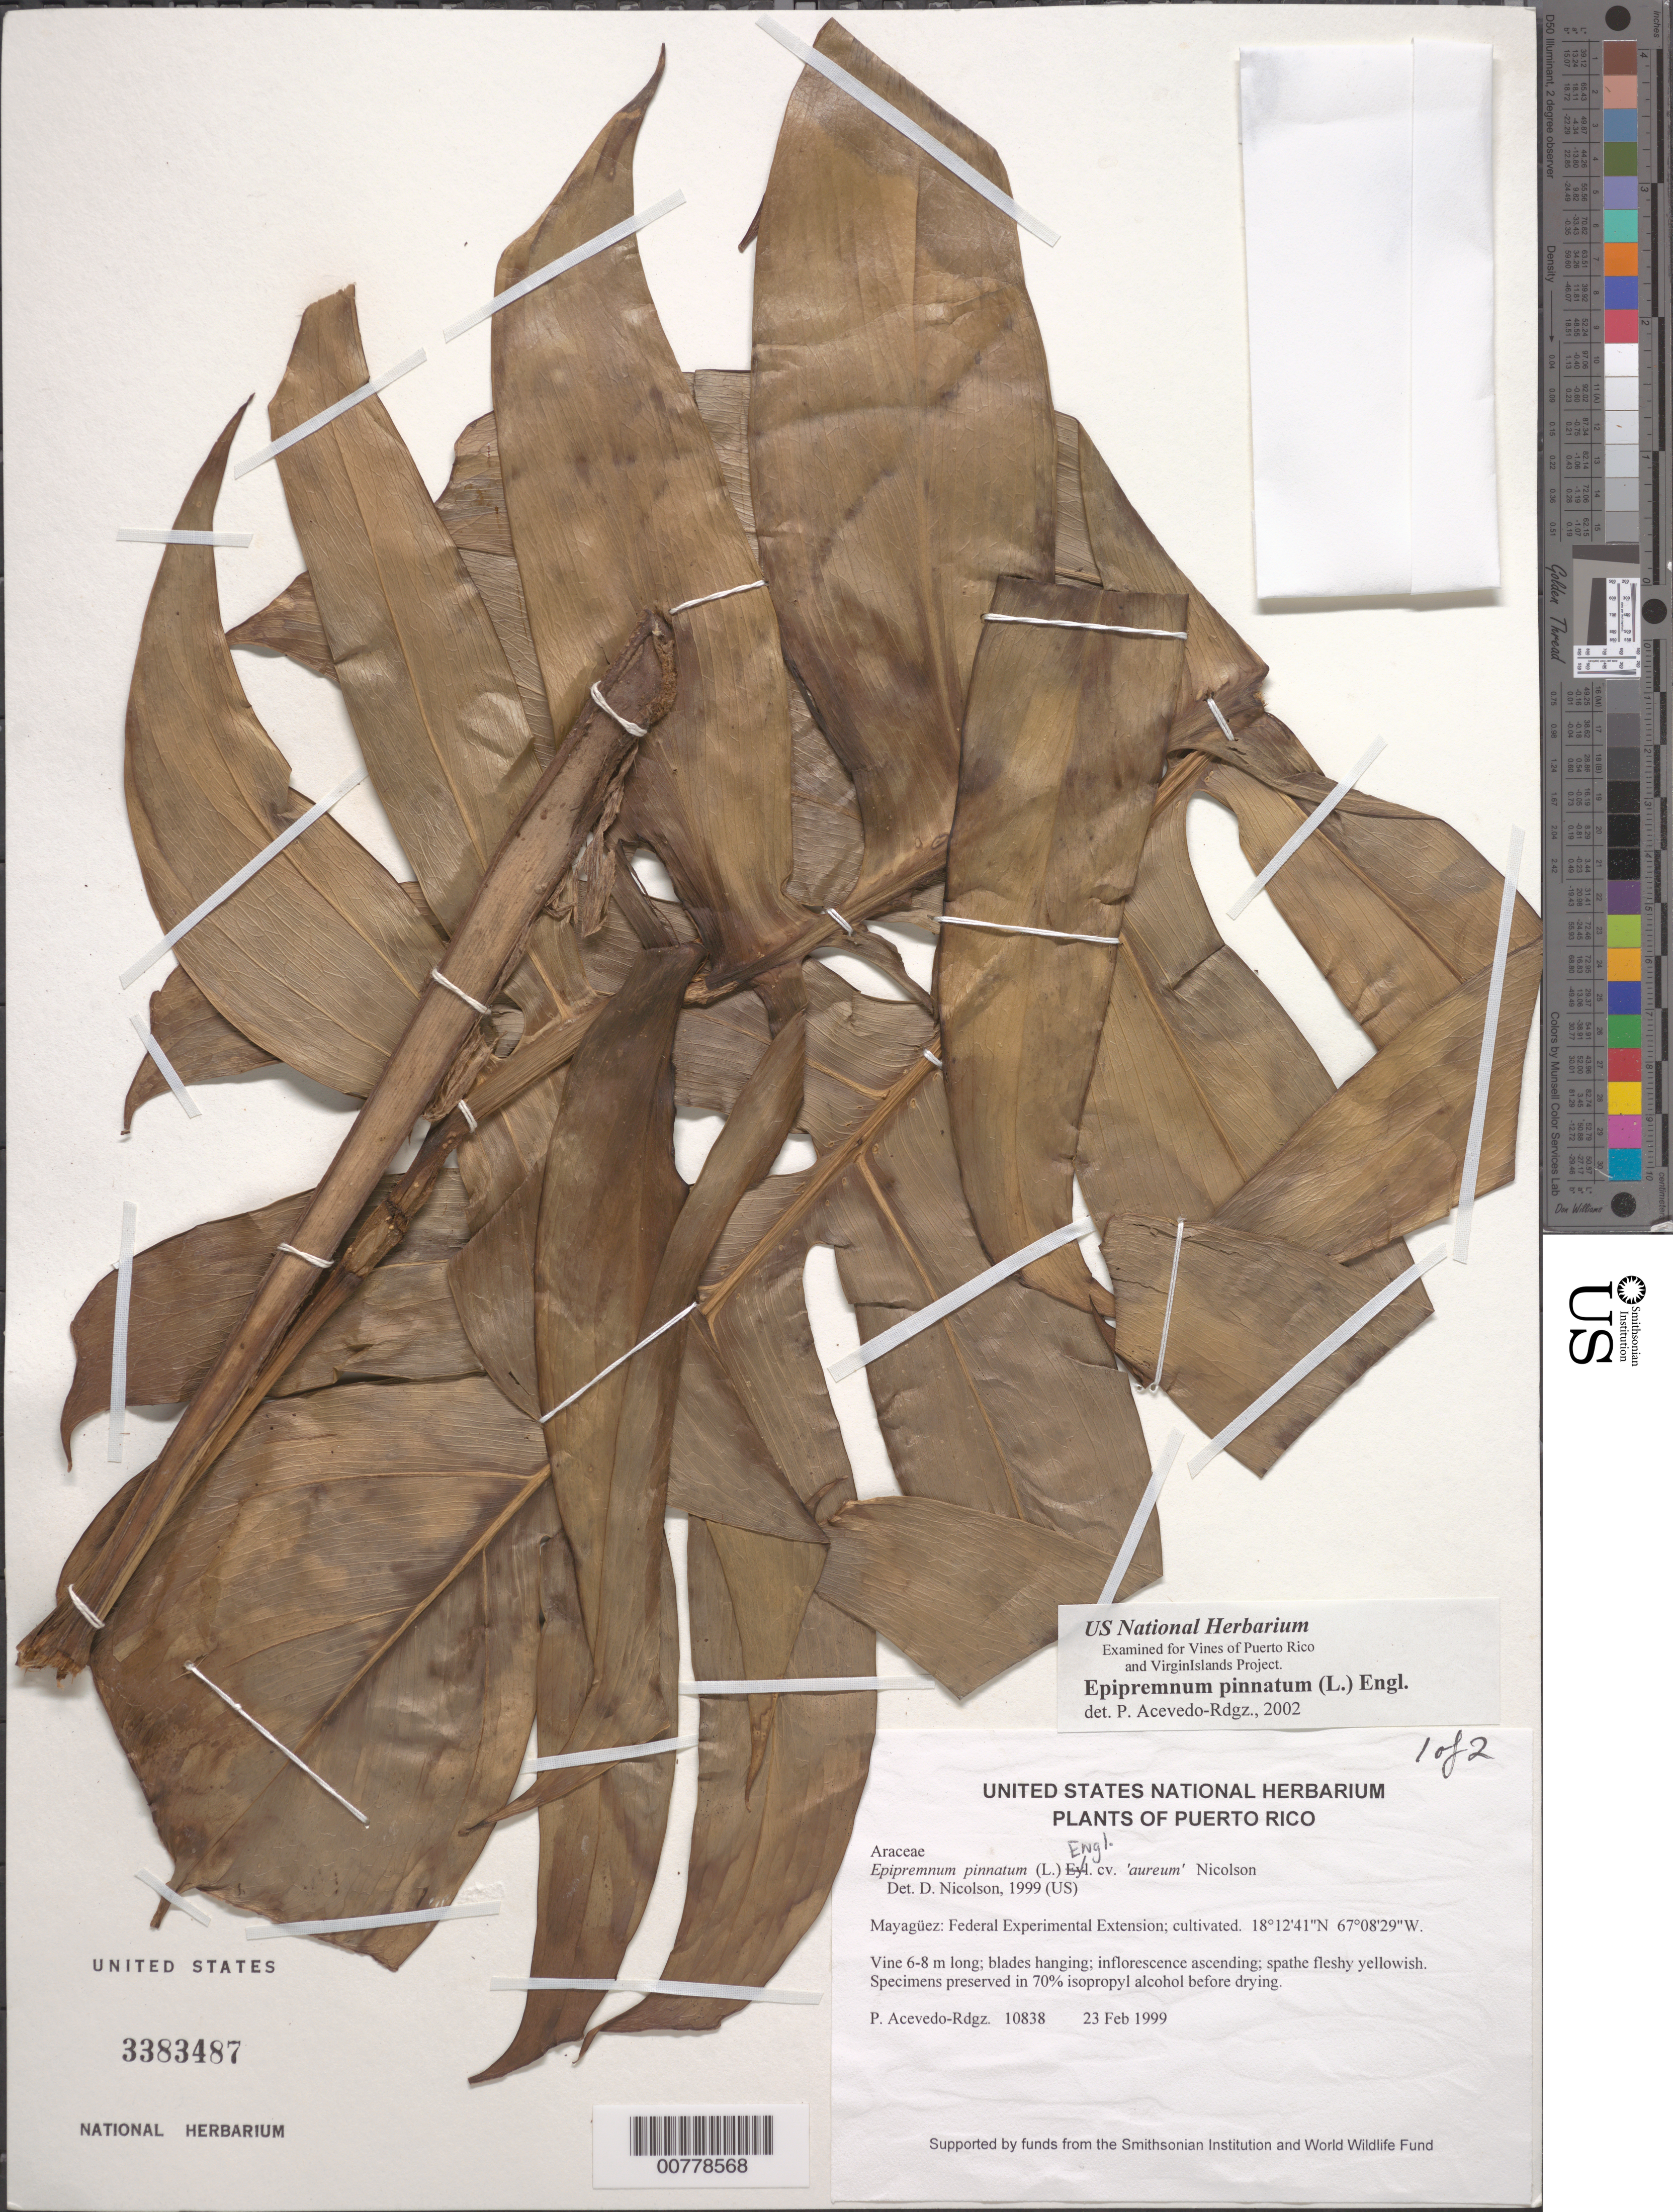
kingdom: Plantae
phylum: Tracheophyta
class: Liliopsida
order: Alismatales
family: Araceae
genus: Epipremnum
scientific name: Epipremnum pinnatum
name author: (L.) Engl.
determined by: Nicolson, Dan H.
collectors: P. Acevedo-Rodr.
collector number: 10838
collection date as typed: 23 Feb 1999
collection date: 1999-02-23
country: Puerto Rico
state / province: Mayagüez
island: Puerto Rico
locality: Mayagüez: Federal Experimental Extension; cultivated.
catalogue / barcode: US 3383487